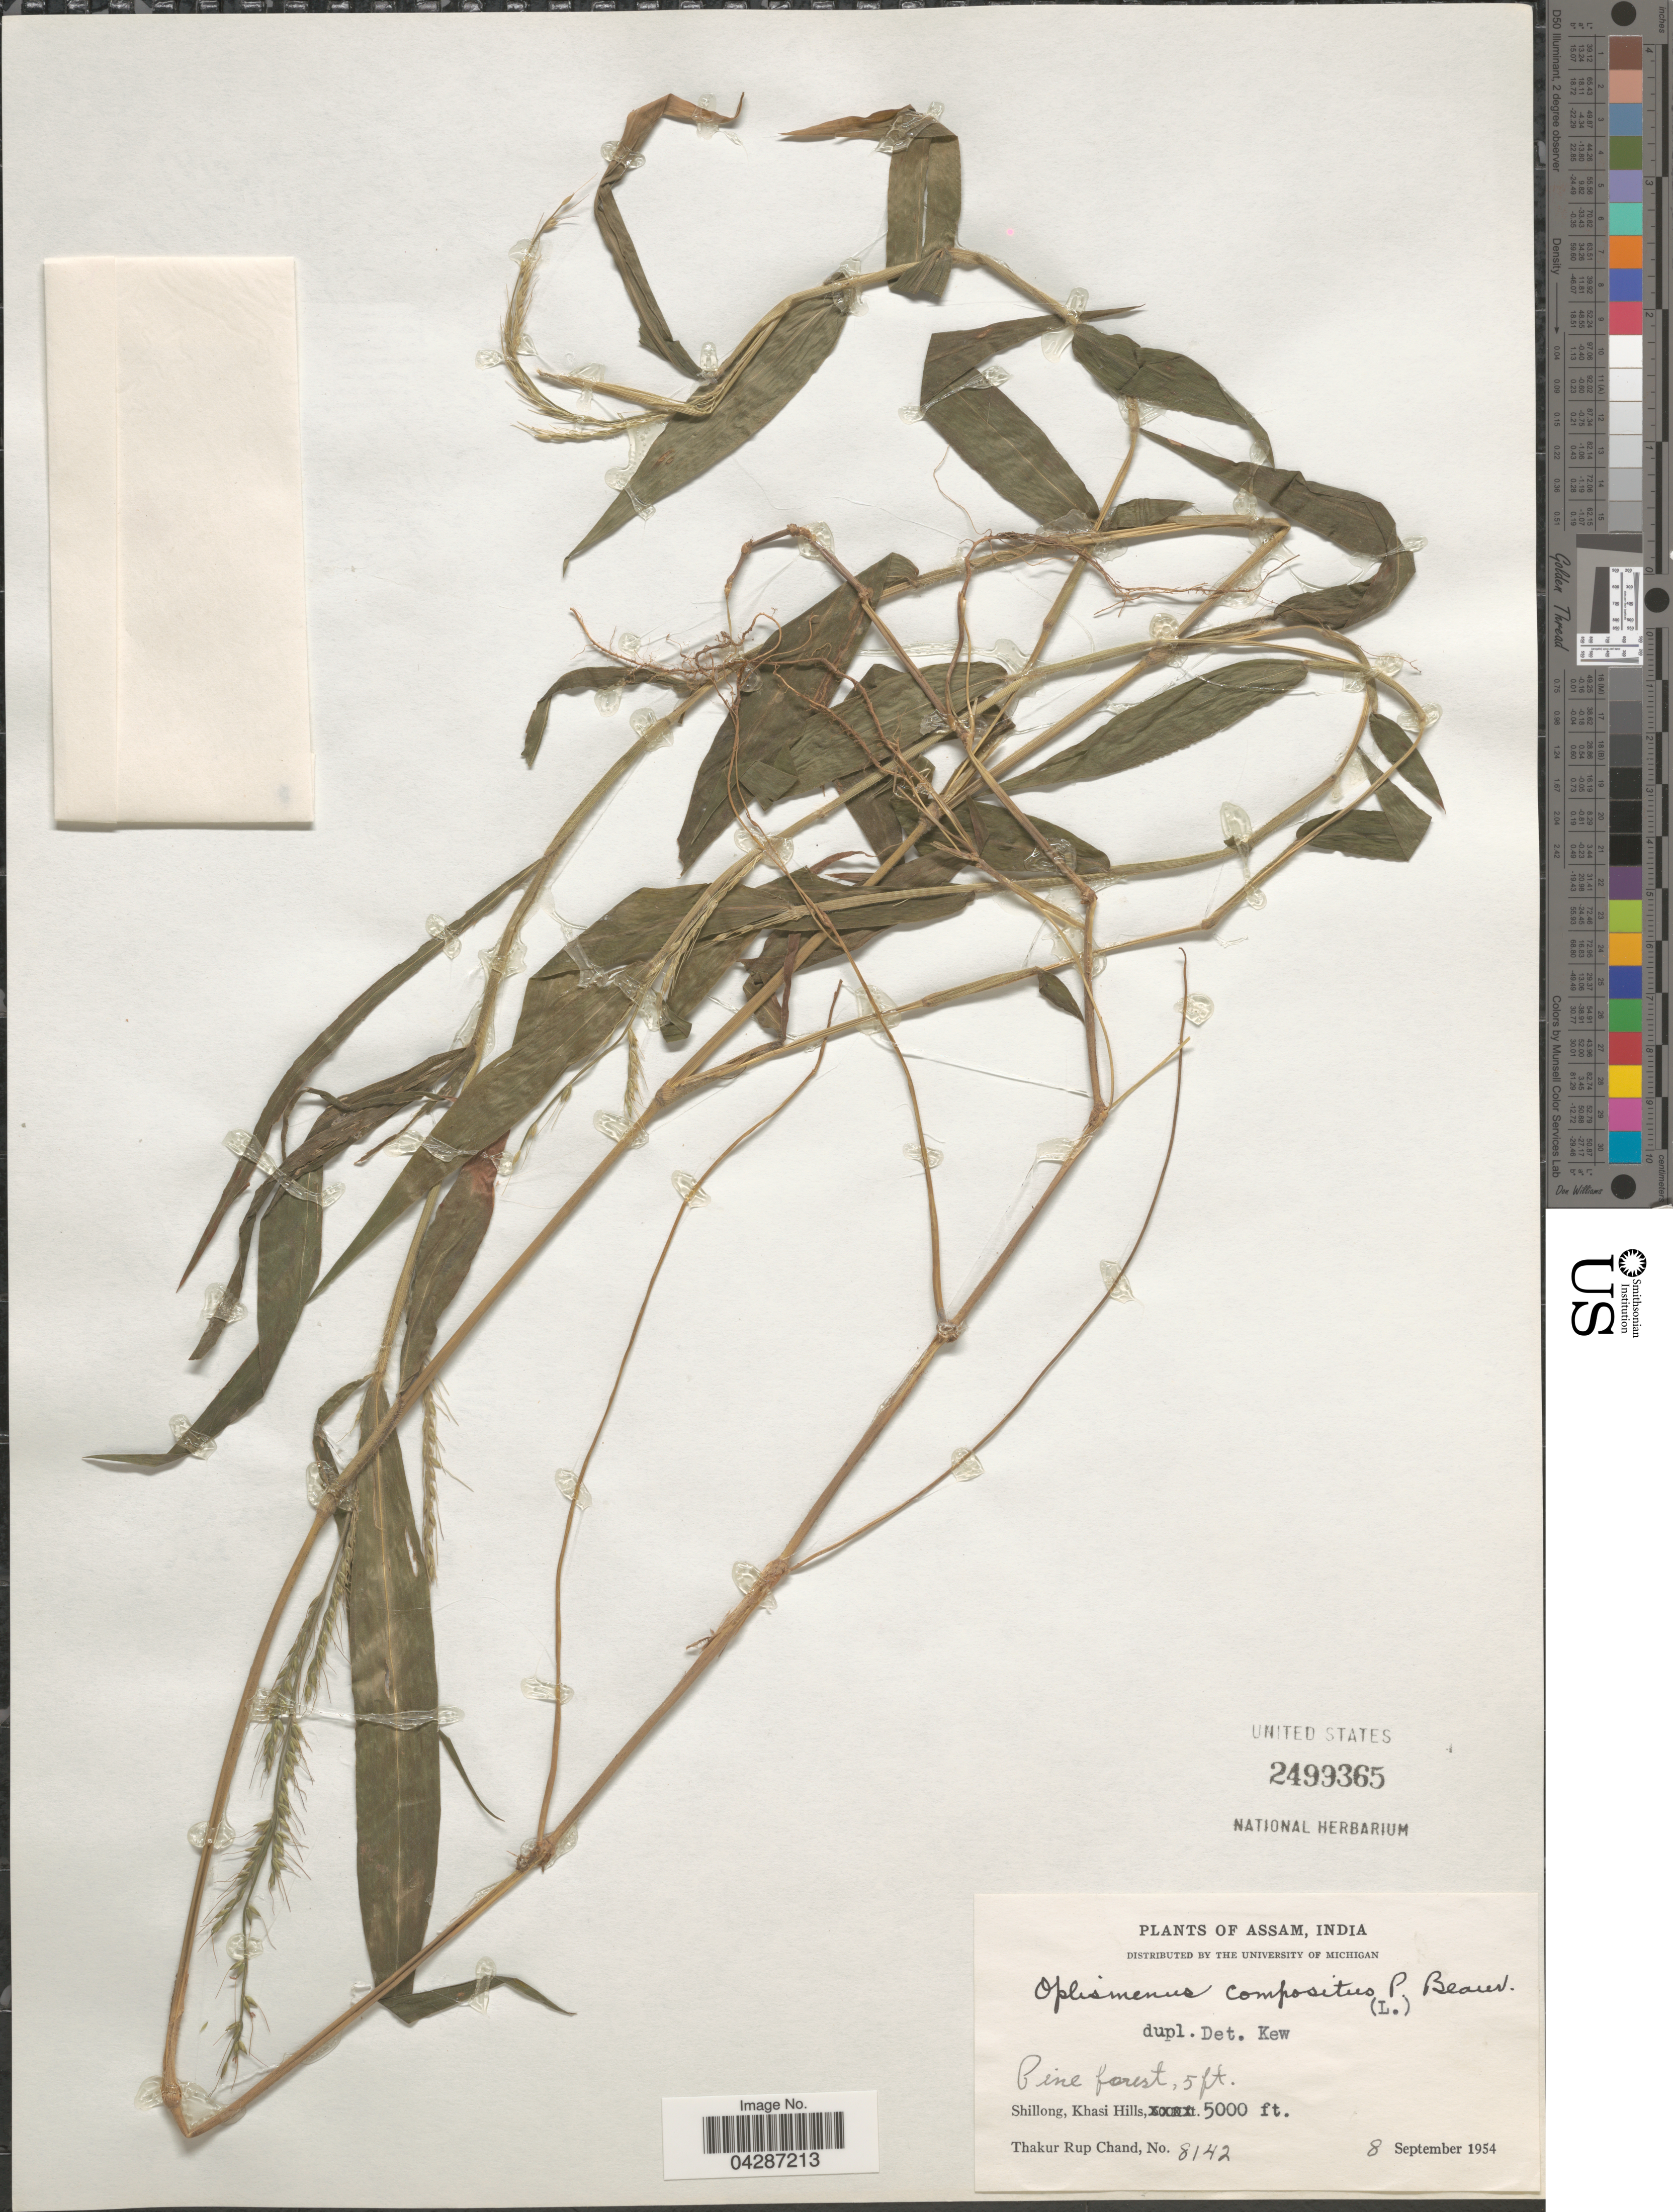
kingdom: Plantae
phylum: Tracheophyta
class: Liliopsida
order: Poales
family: Poaceae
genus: Oplismenus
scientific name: Oplismenus compositus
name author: (L.) P. Beauv.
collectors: T. R. Chand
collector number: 8142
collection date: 1954-09-08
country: India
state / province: Meghalaya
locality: Pine forest. Shillong, Khasi Hills.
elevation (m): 1524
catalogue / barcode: US 2499365